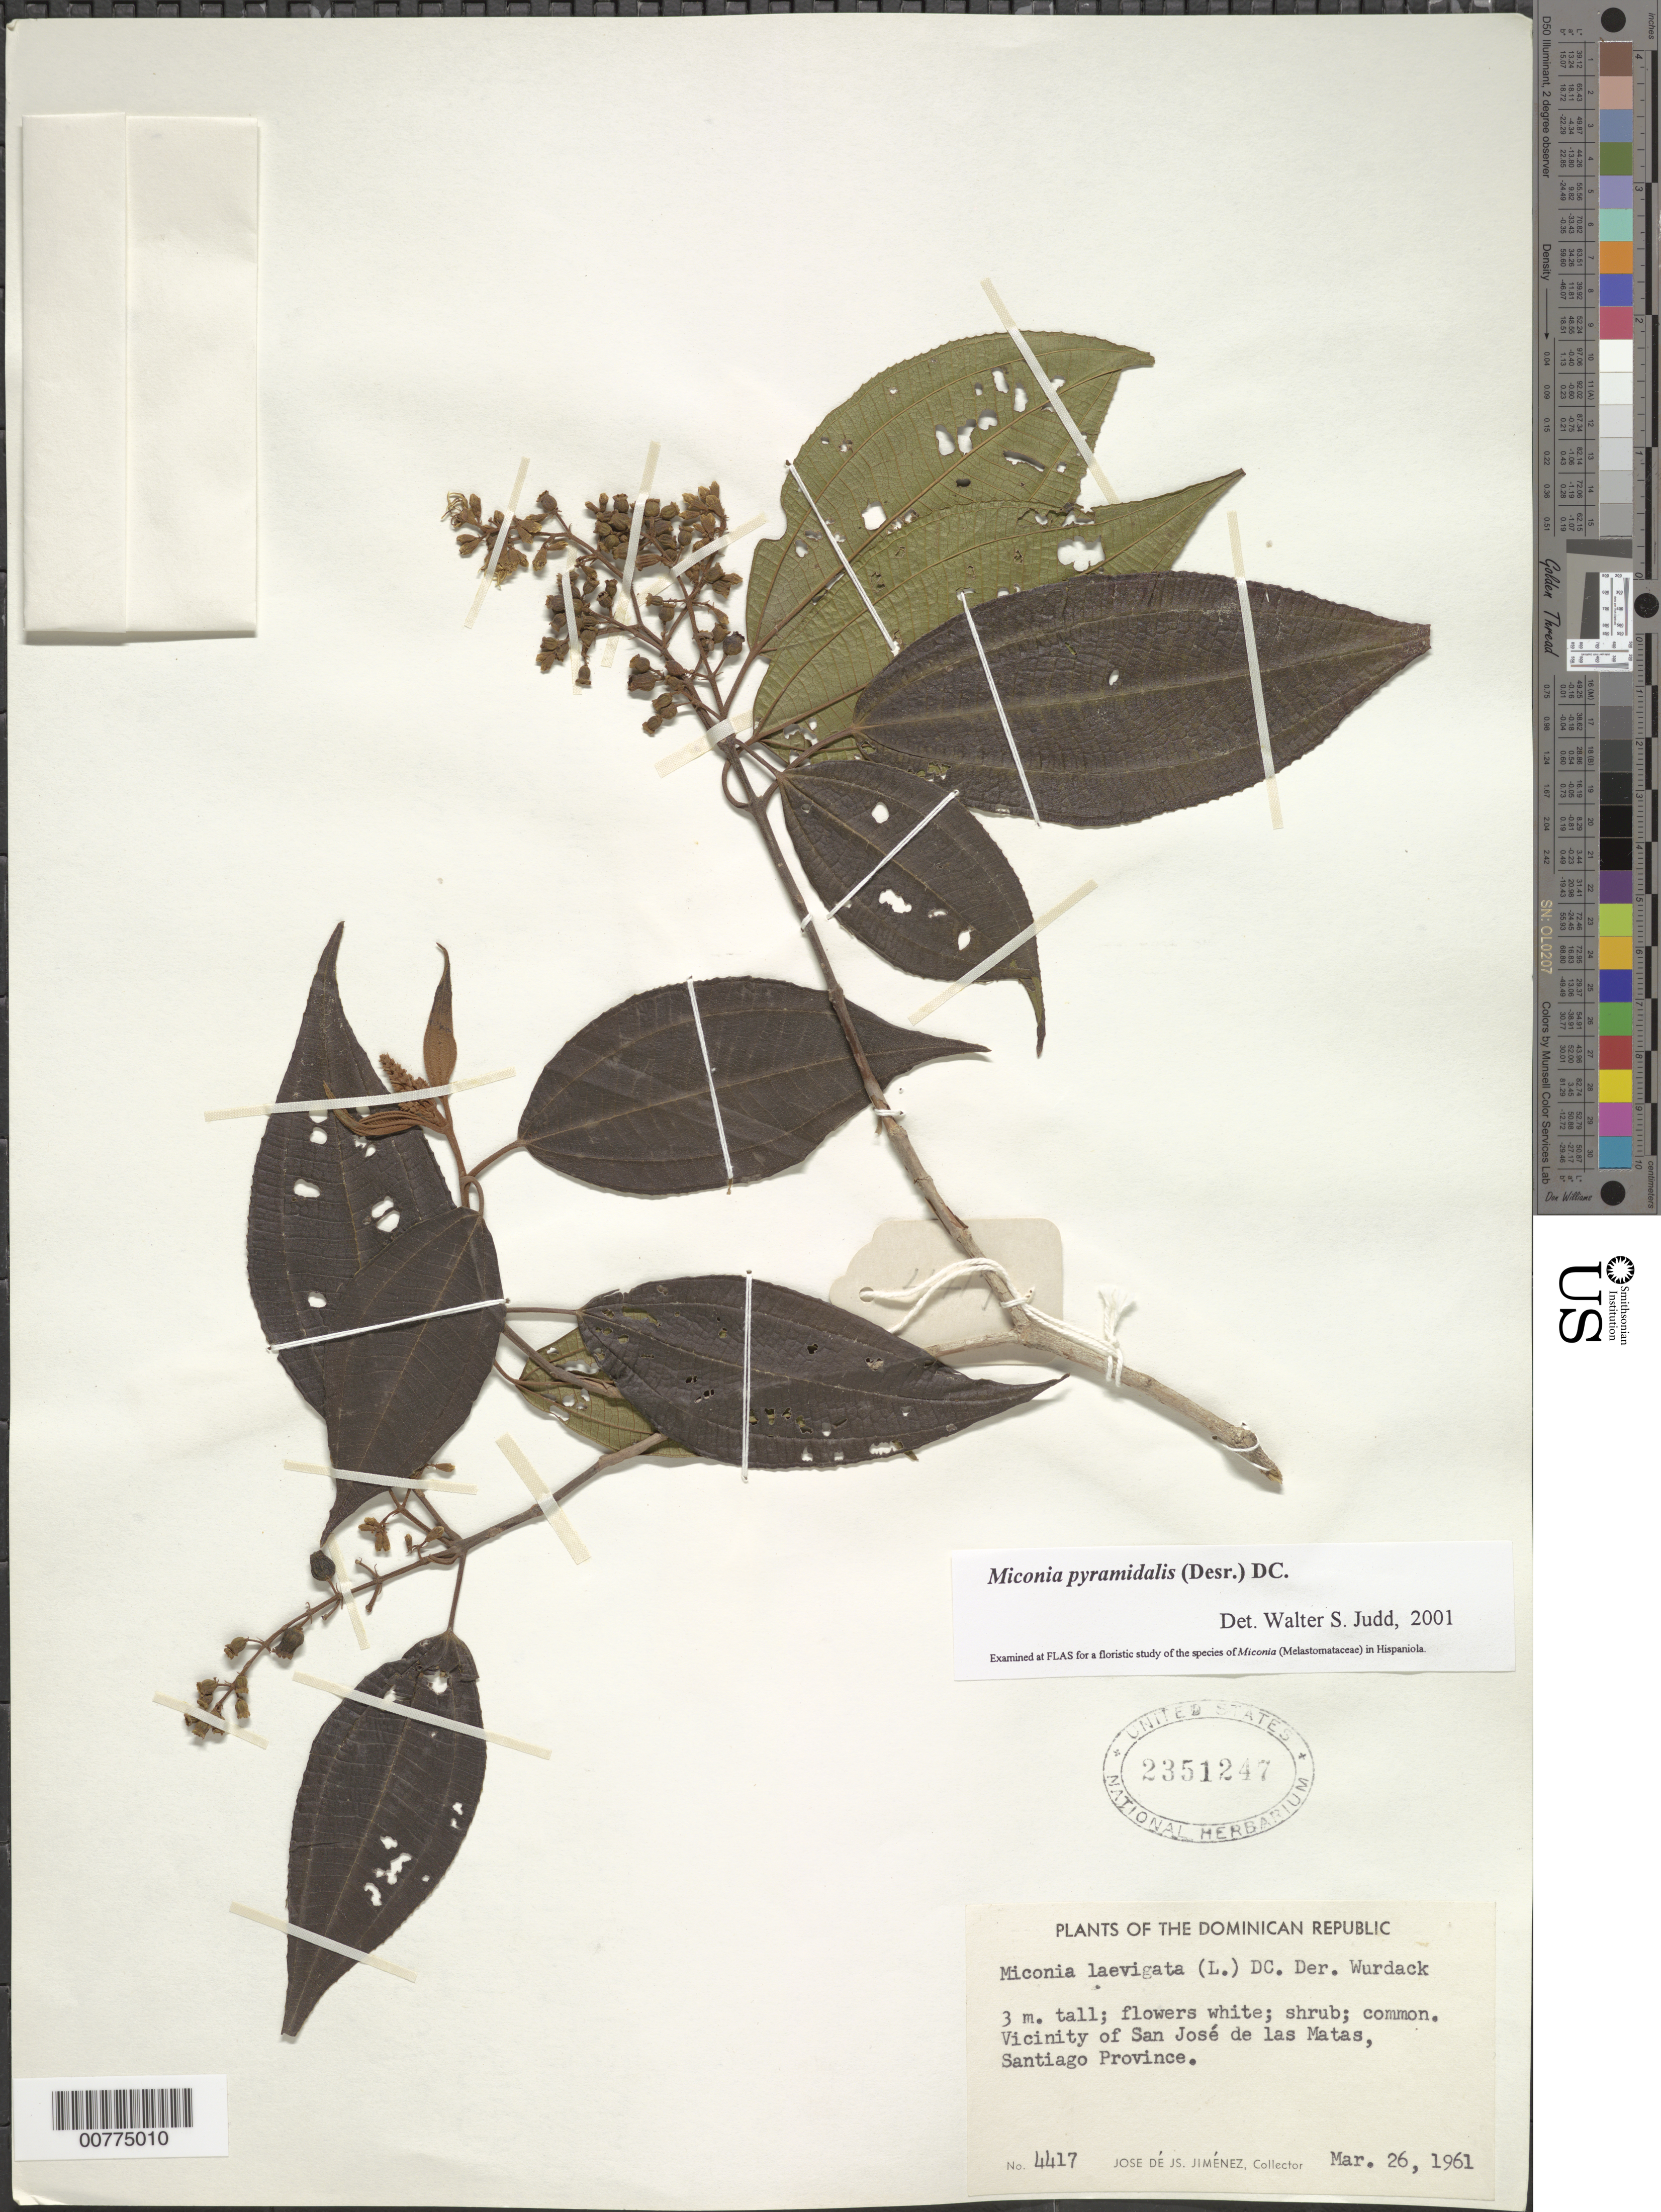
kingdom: Plantae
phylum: Tracheophyta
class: Magnoliopsida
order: Myrtales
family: Melastomataceae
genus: Miconia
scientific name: Miconia pyramidalis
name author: (Desr.) DC.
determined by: Judd, Walter S.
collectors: J. J. Jiménez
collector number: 4417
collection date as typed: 26 Mar 1961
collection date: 1961-03-26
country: Dominican Republic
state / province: Santiago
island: Hispaniola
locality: Vicinity of San José de las Matas.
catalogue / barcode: US 2351247